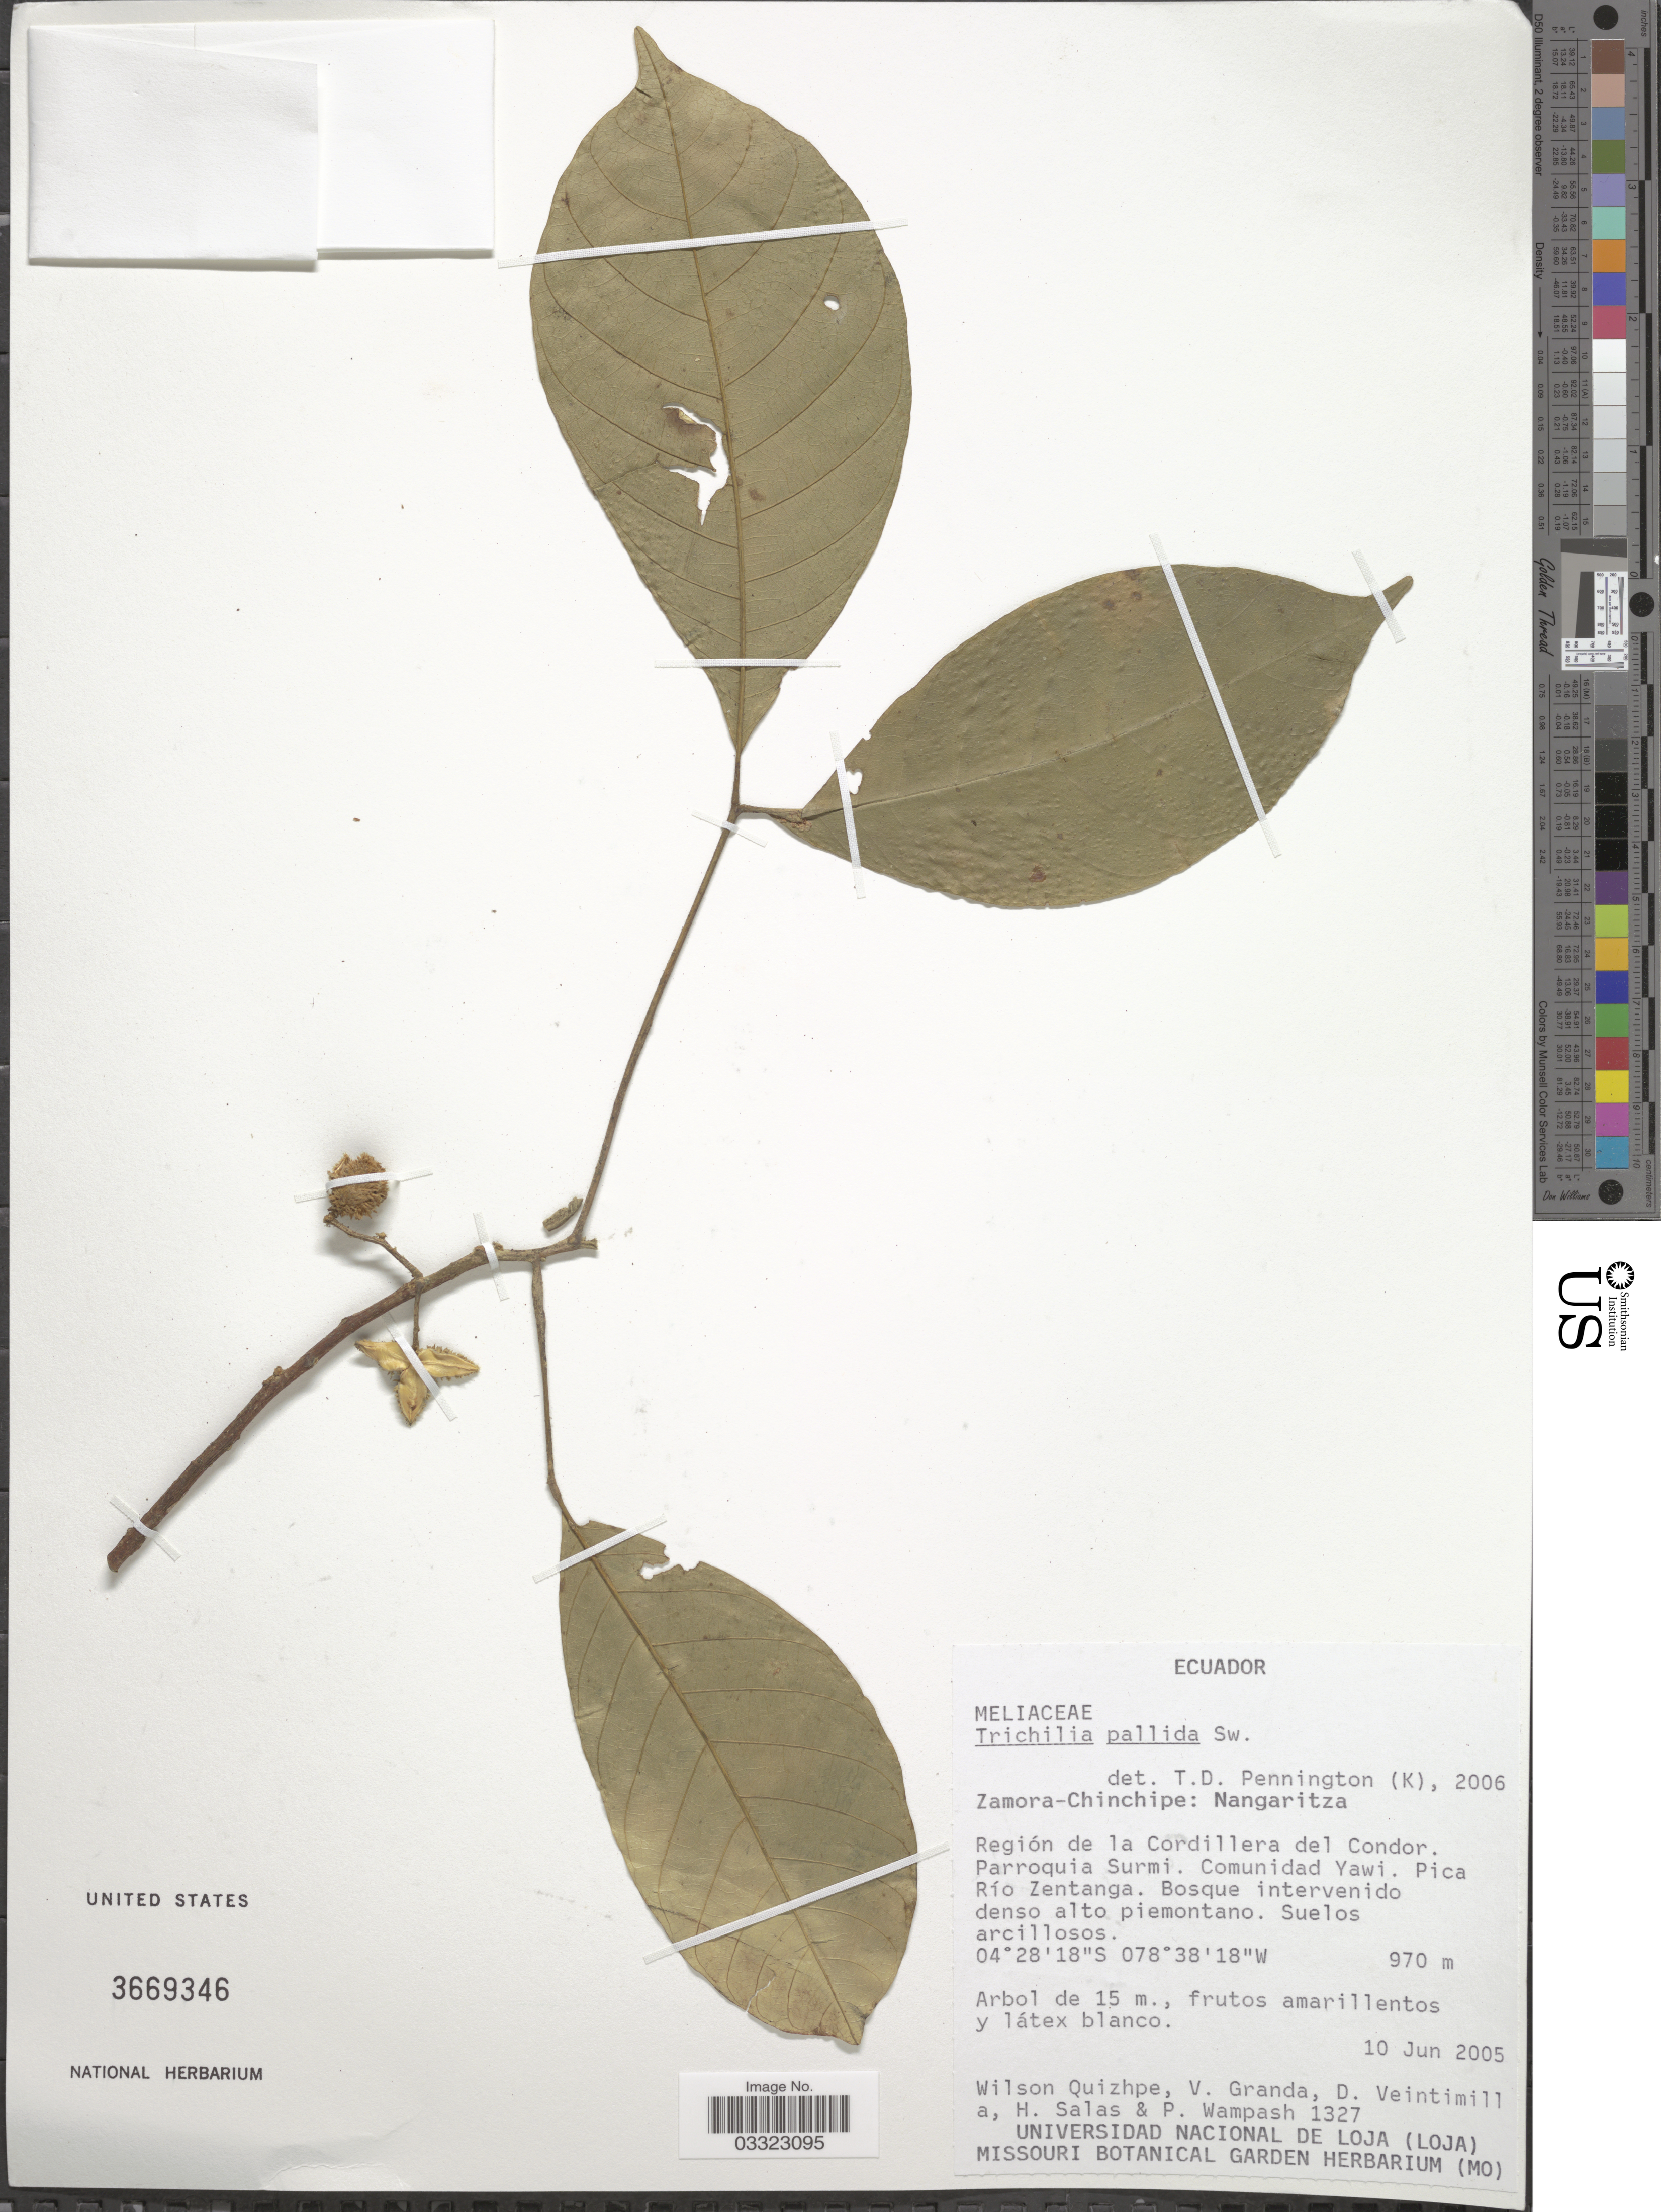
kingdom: Plantae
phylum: Tracheophyta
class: Magnoliopsida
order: Sapindales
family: Meliaceae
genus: Trichilia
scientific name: Trichilia pallida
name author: Sw.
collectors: W. Quizhpe, V. Granda, D. Veintimilla, H. Salas & P. Wampash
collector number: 1327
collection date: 2005-06-10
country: Ecuador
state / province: Zamora-Chinchipe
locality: Nangaritza, Región de la Cordillera del Condor. Parroquia Surmi. Comunidad Yawi. Pica Río Zentanga.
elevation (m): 970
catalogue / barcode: US 3669346